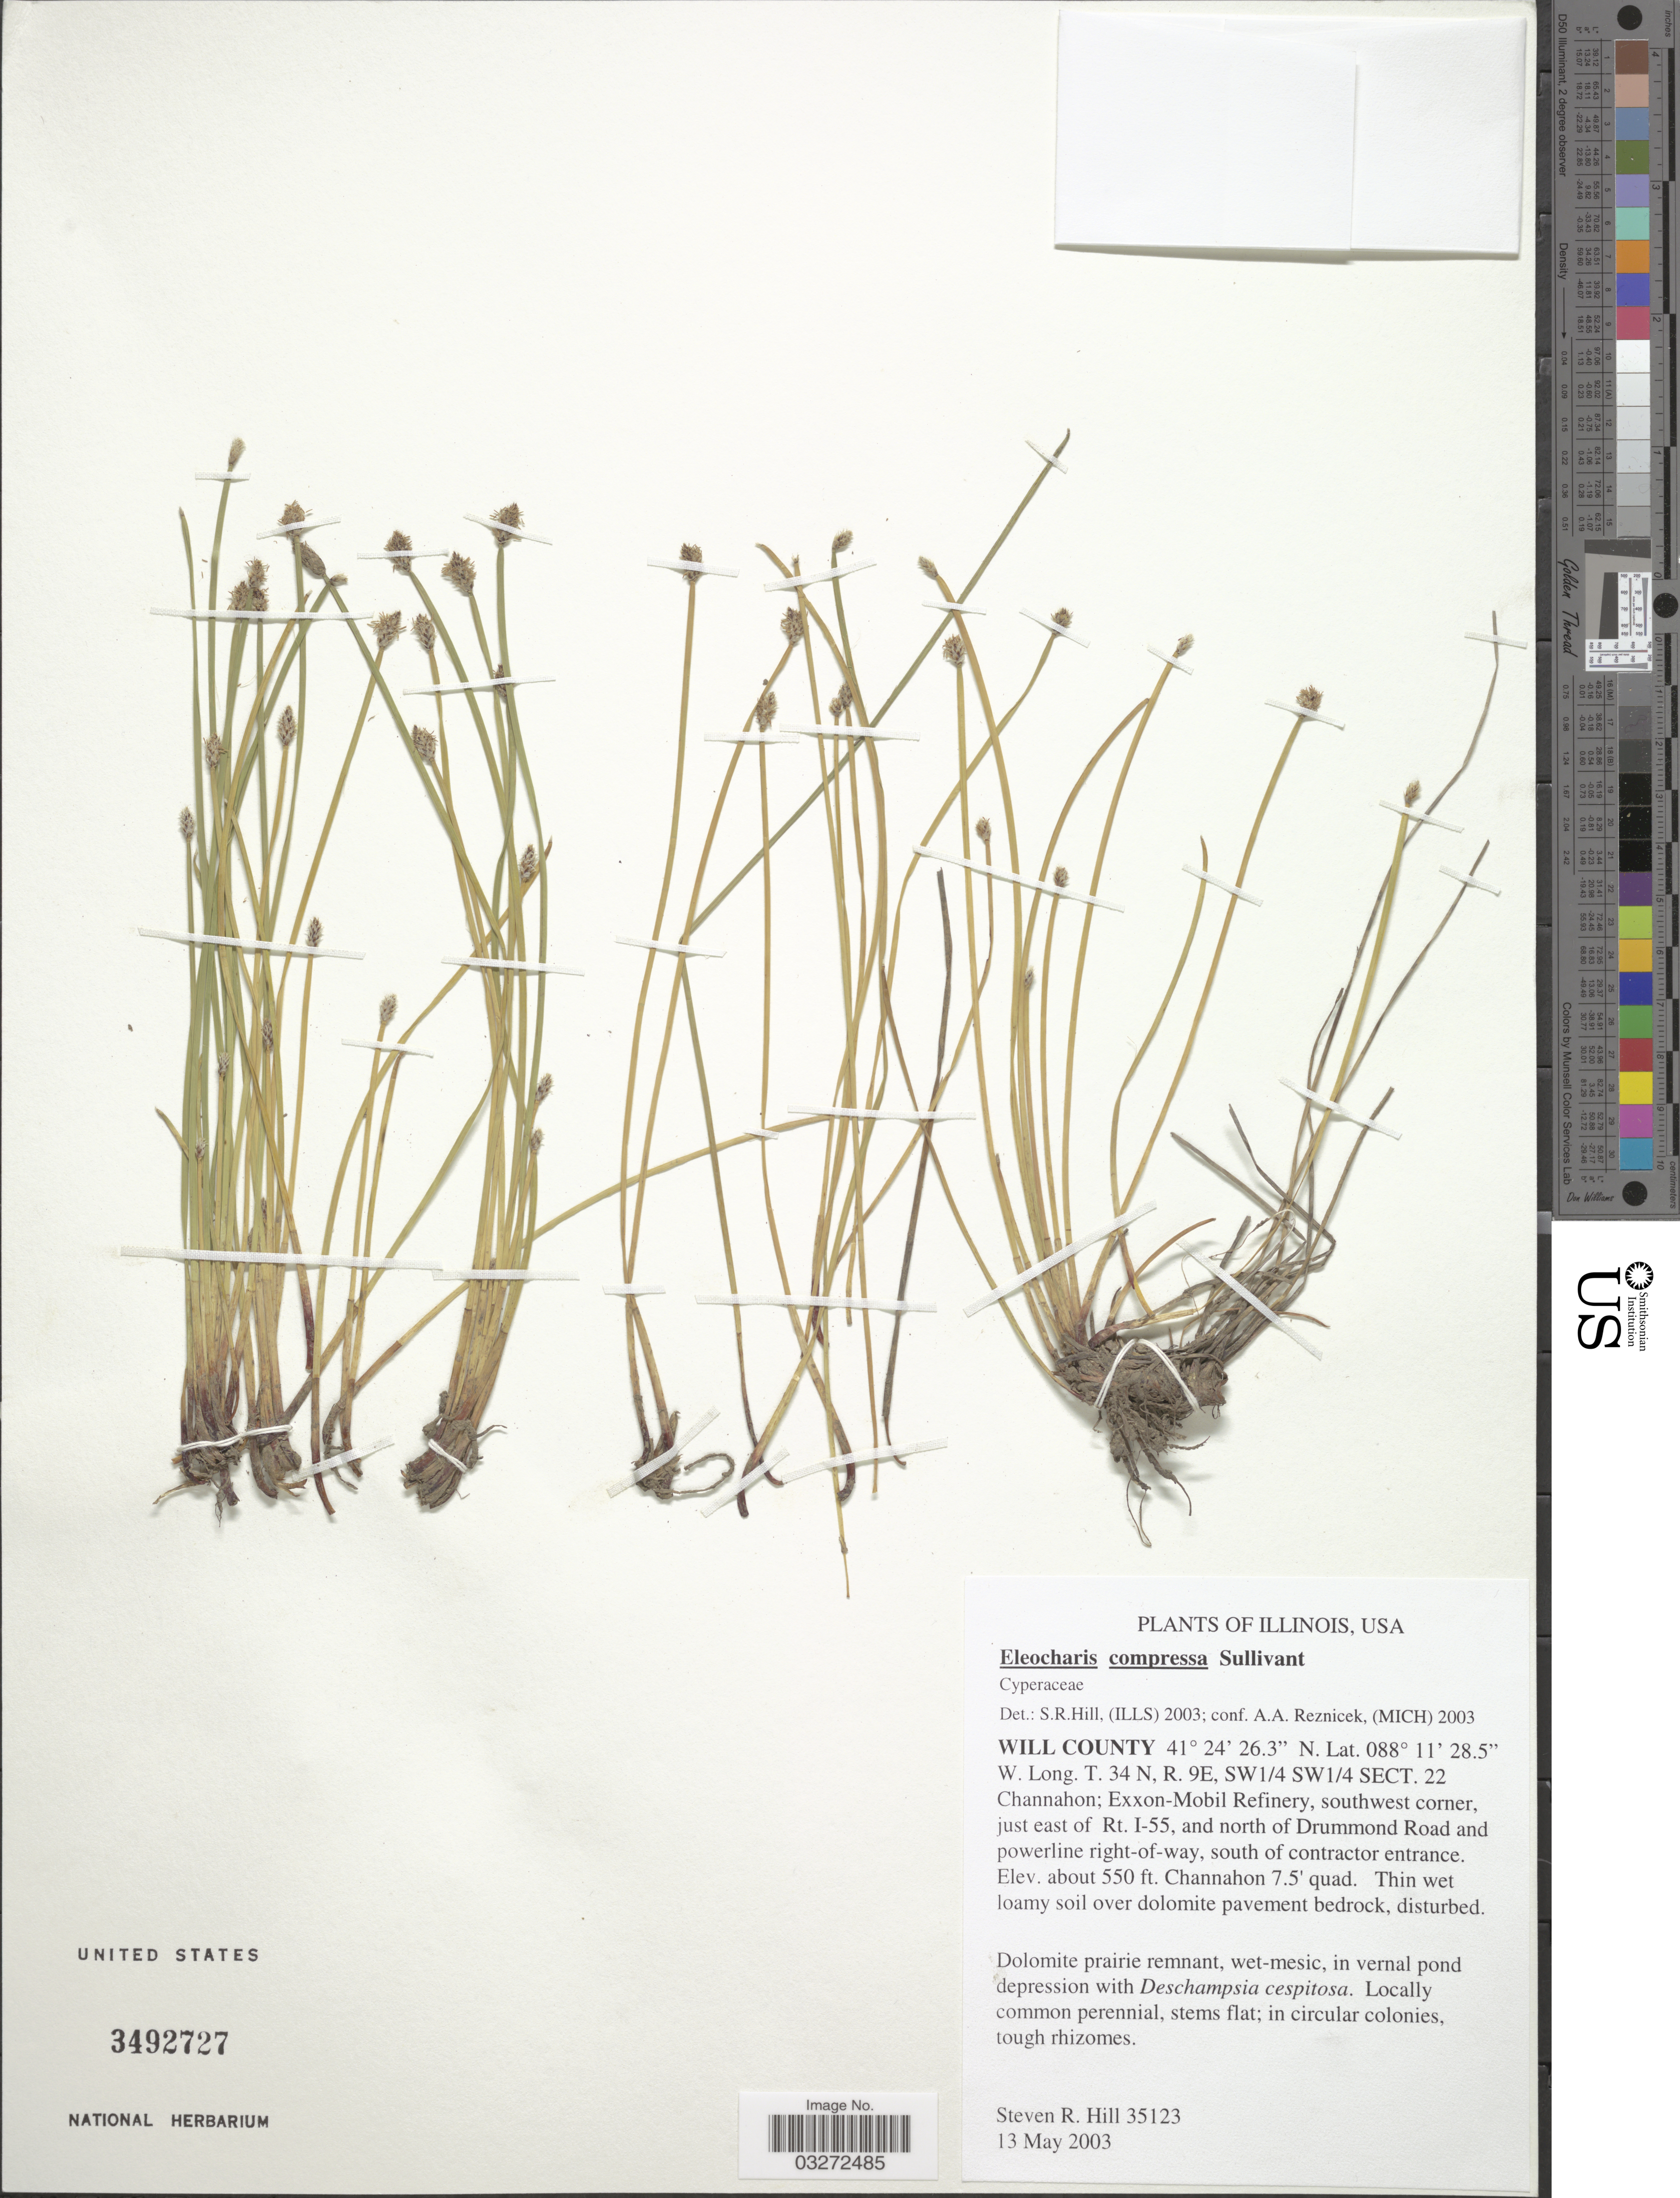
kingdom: Plantae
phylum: Tracheophyta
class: Liliopsida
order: Poales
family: Cyperaceae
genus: Eleocharis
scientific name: Eleocharis compressa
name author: Sull.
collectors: S. R. Hill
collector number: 35123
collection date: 2003-05-13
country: United States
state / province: Illinois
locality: Will County, T. 34 N, R. 9E, SW1/4 SW1/4 SECT. 22. Channahon; Exxon-Mobil Refinery, southwest corner, just east of Rt. I-55, and north of Drummond Road and powerline right-of-way, south of contractor entrance. Channahon 7.5' quad.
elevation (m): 168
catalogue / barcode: US 3492727